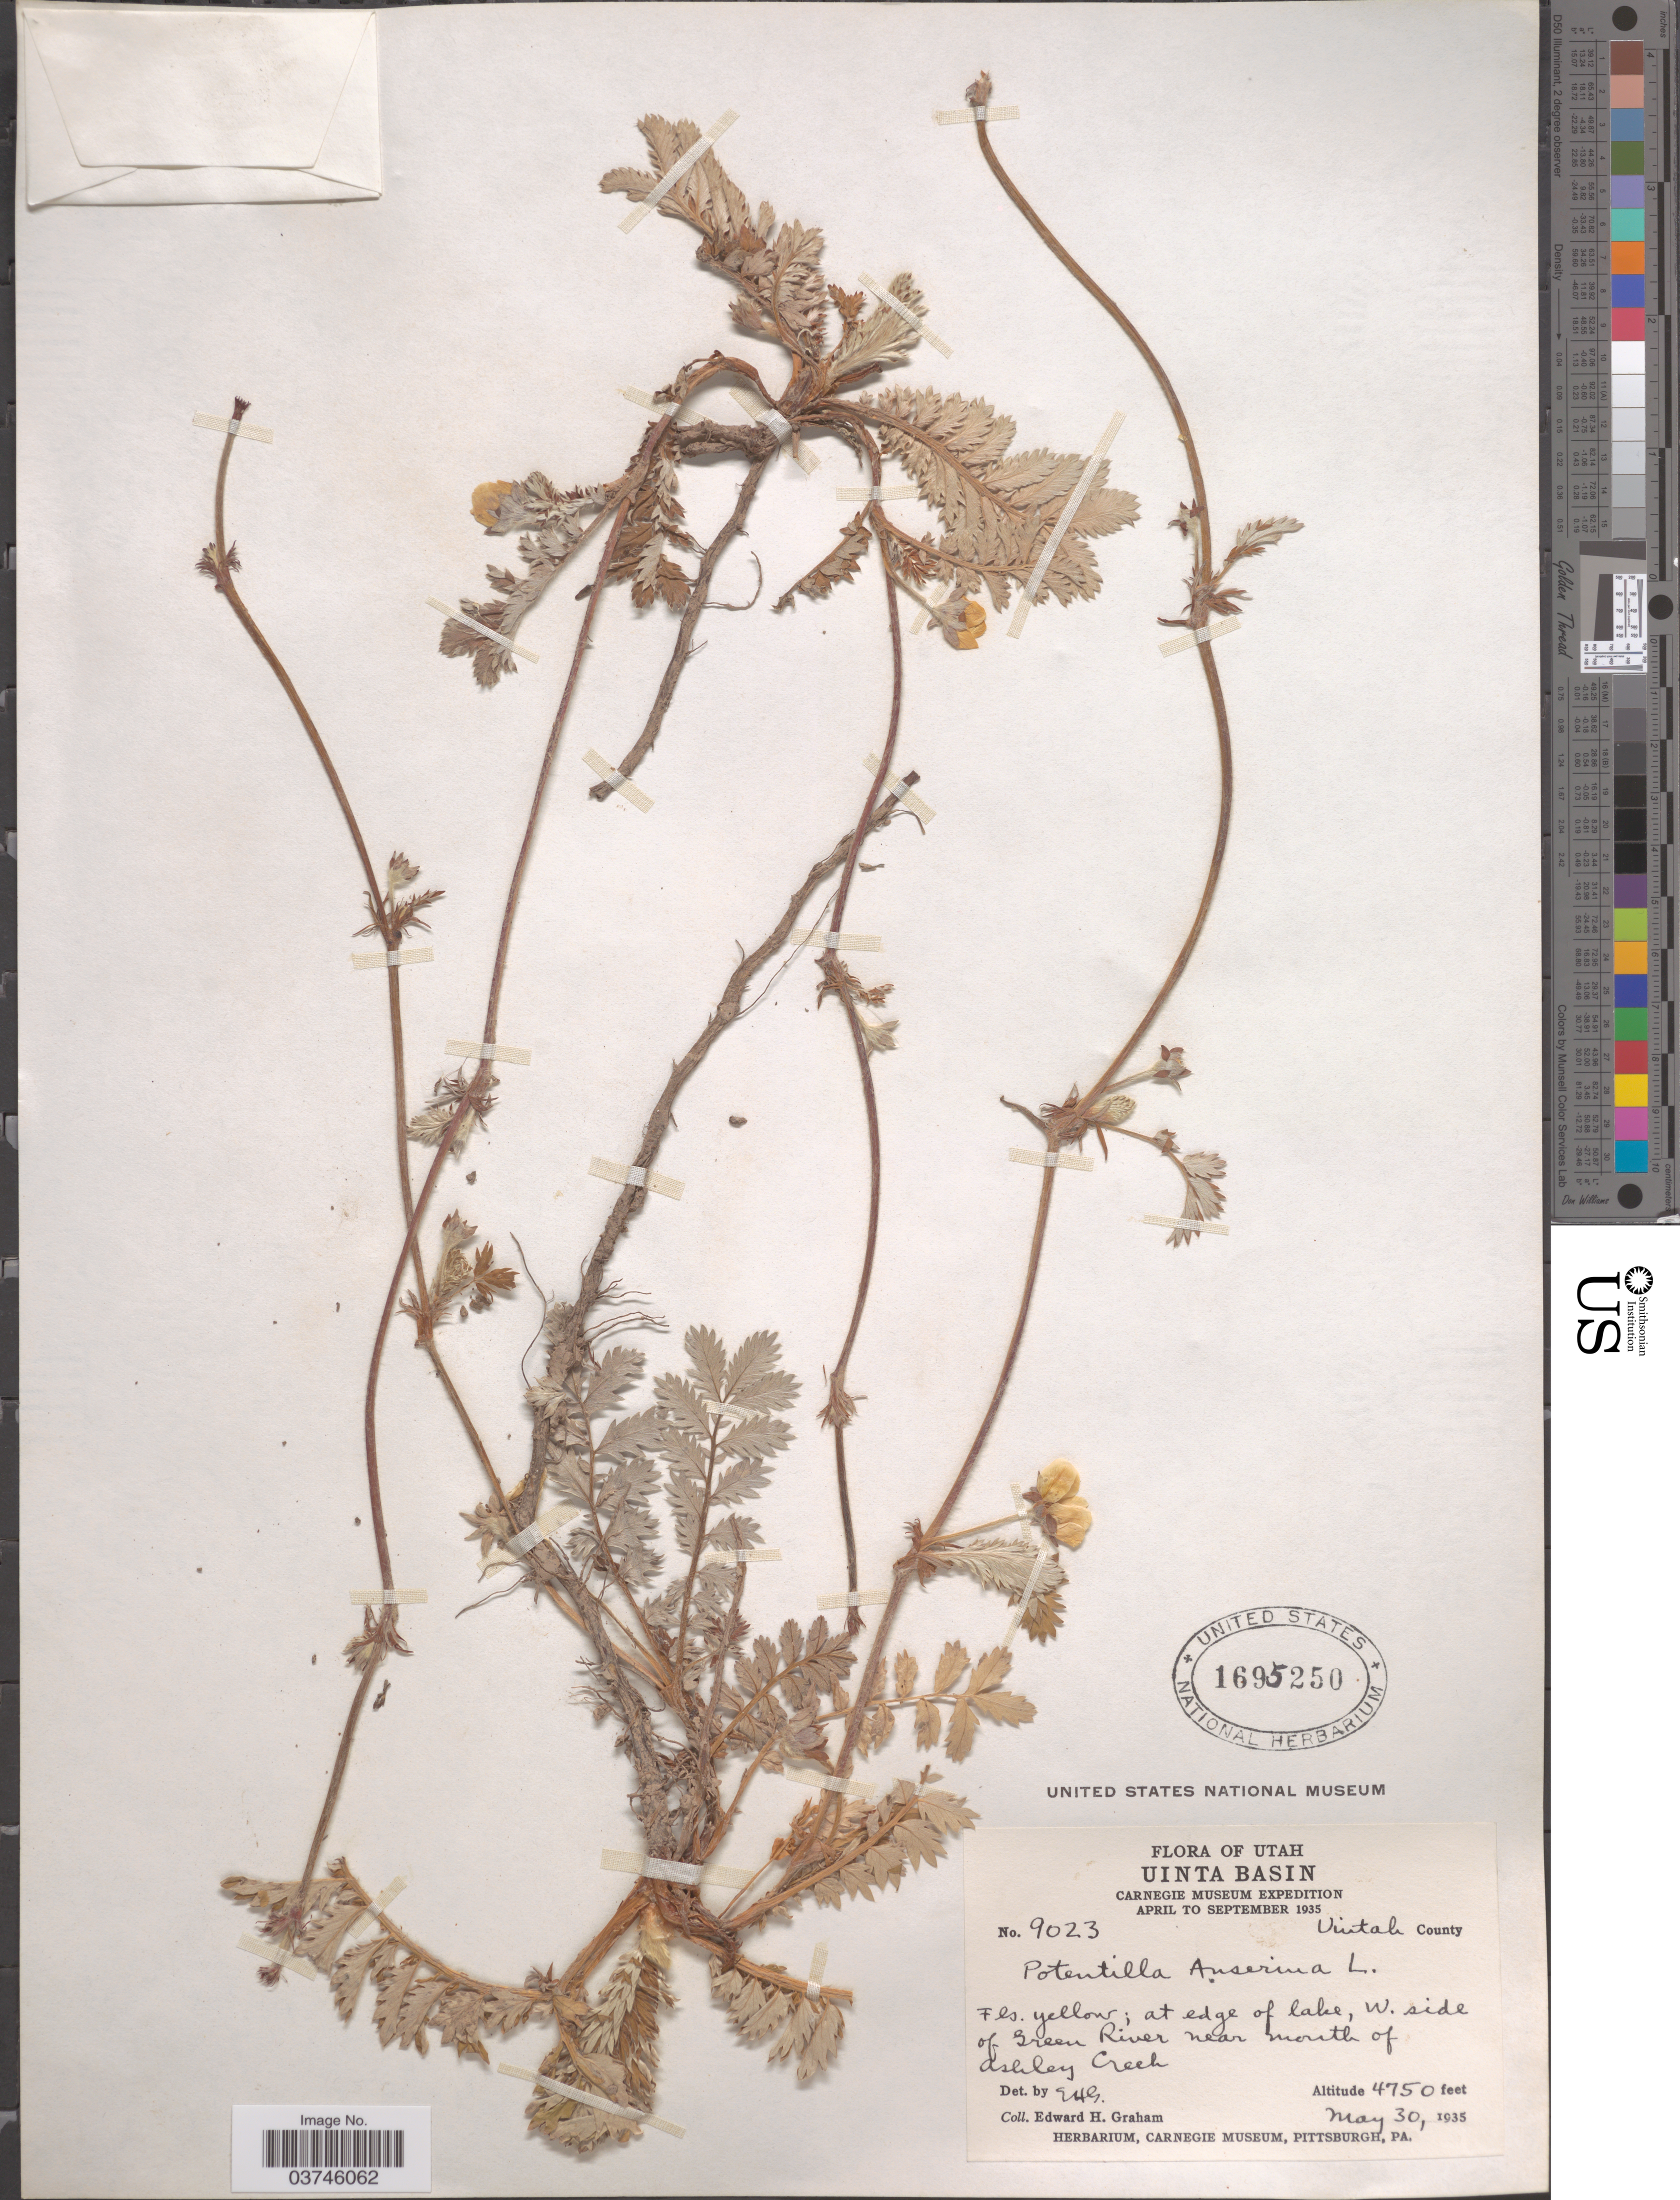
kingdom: Plantae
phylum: Tracheophyta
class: Magnoliopsida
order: Rosales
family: Rosaceae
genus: Argentina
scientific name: Argentina anserina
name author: (L.) Rydb.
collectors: E. H. Graham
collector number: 9023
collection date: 1935-05-30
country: United States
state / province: Utah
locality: Uinta Basin. Uintah County. At edge of lake, W. side of Green River near mouth of Ashley Creek.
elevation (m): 1448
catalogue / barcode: US 1695250